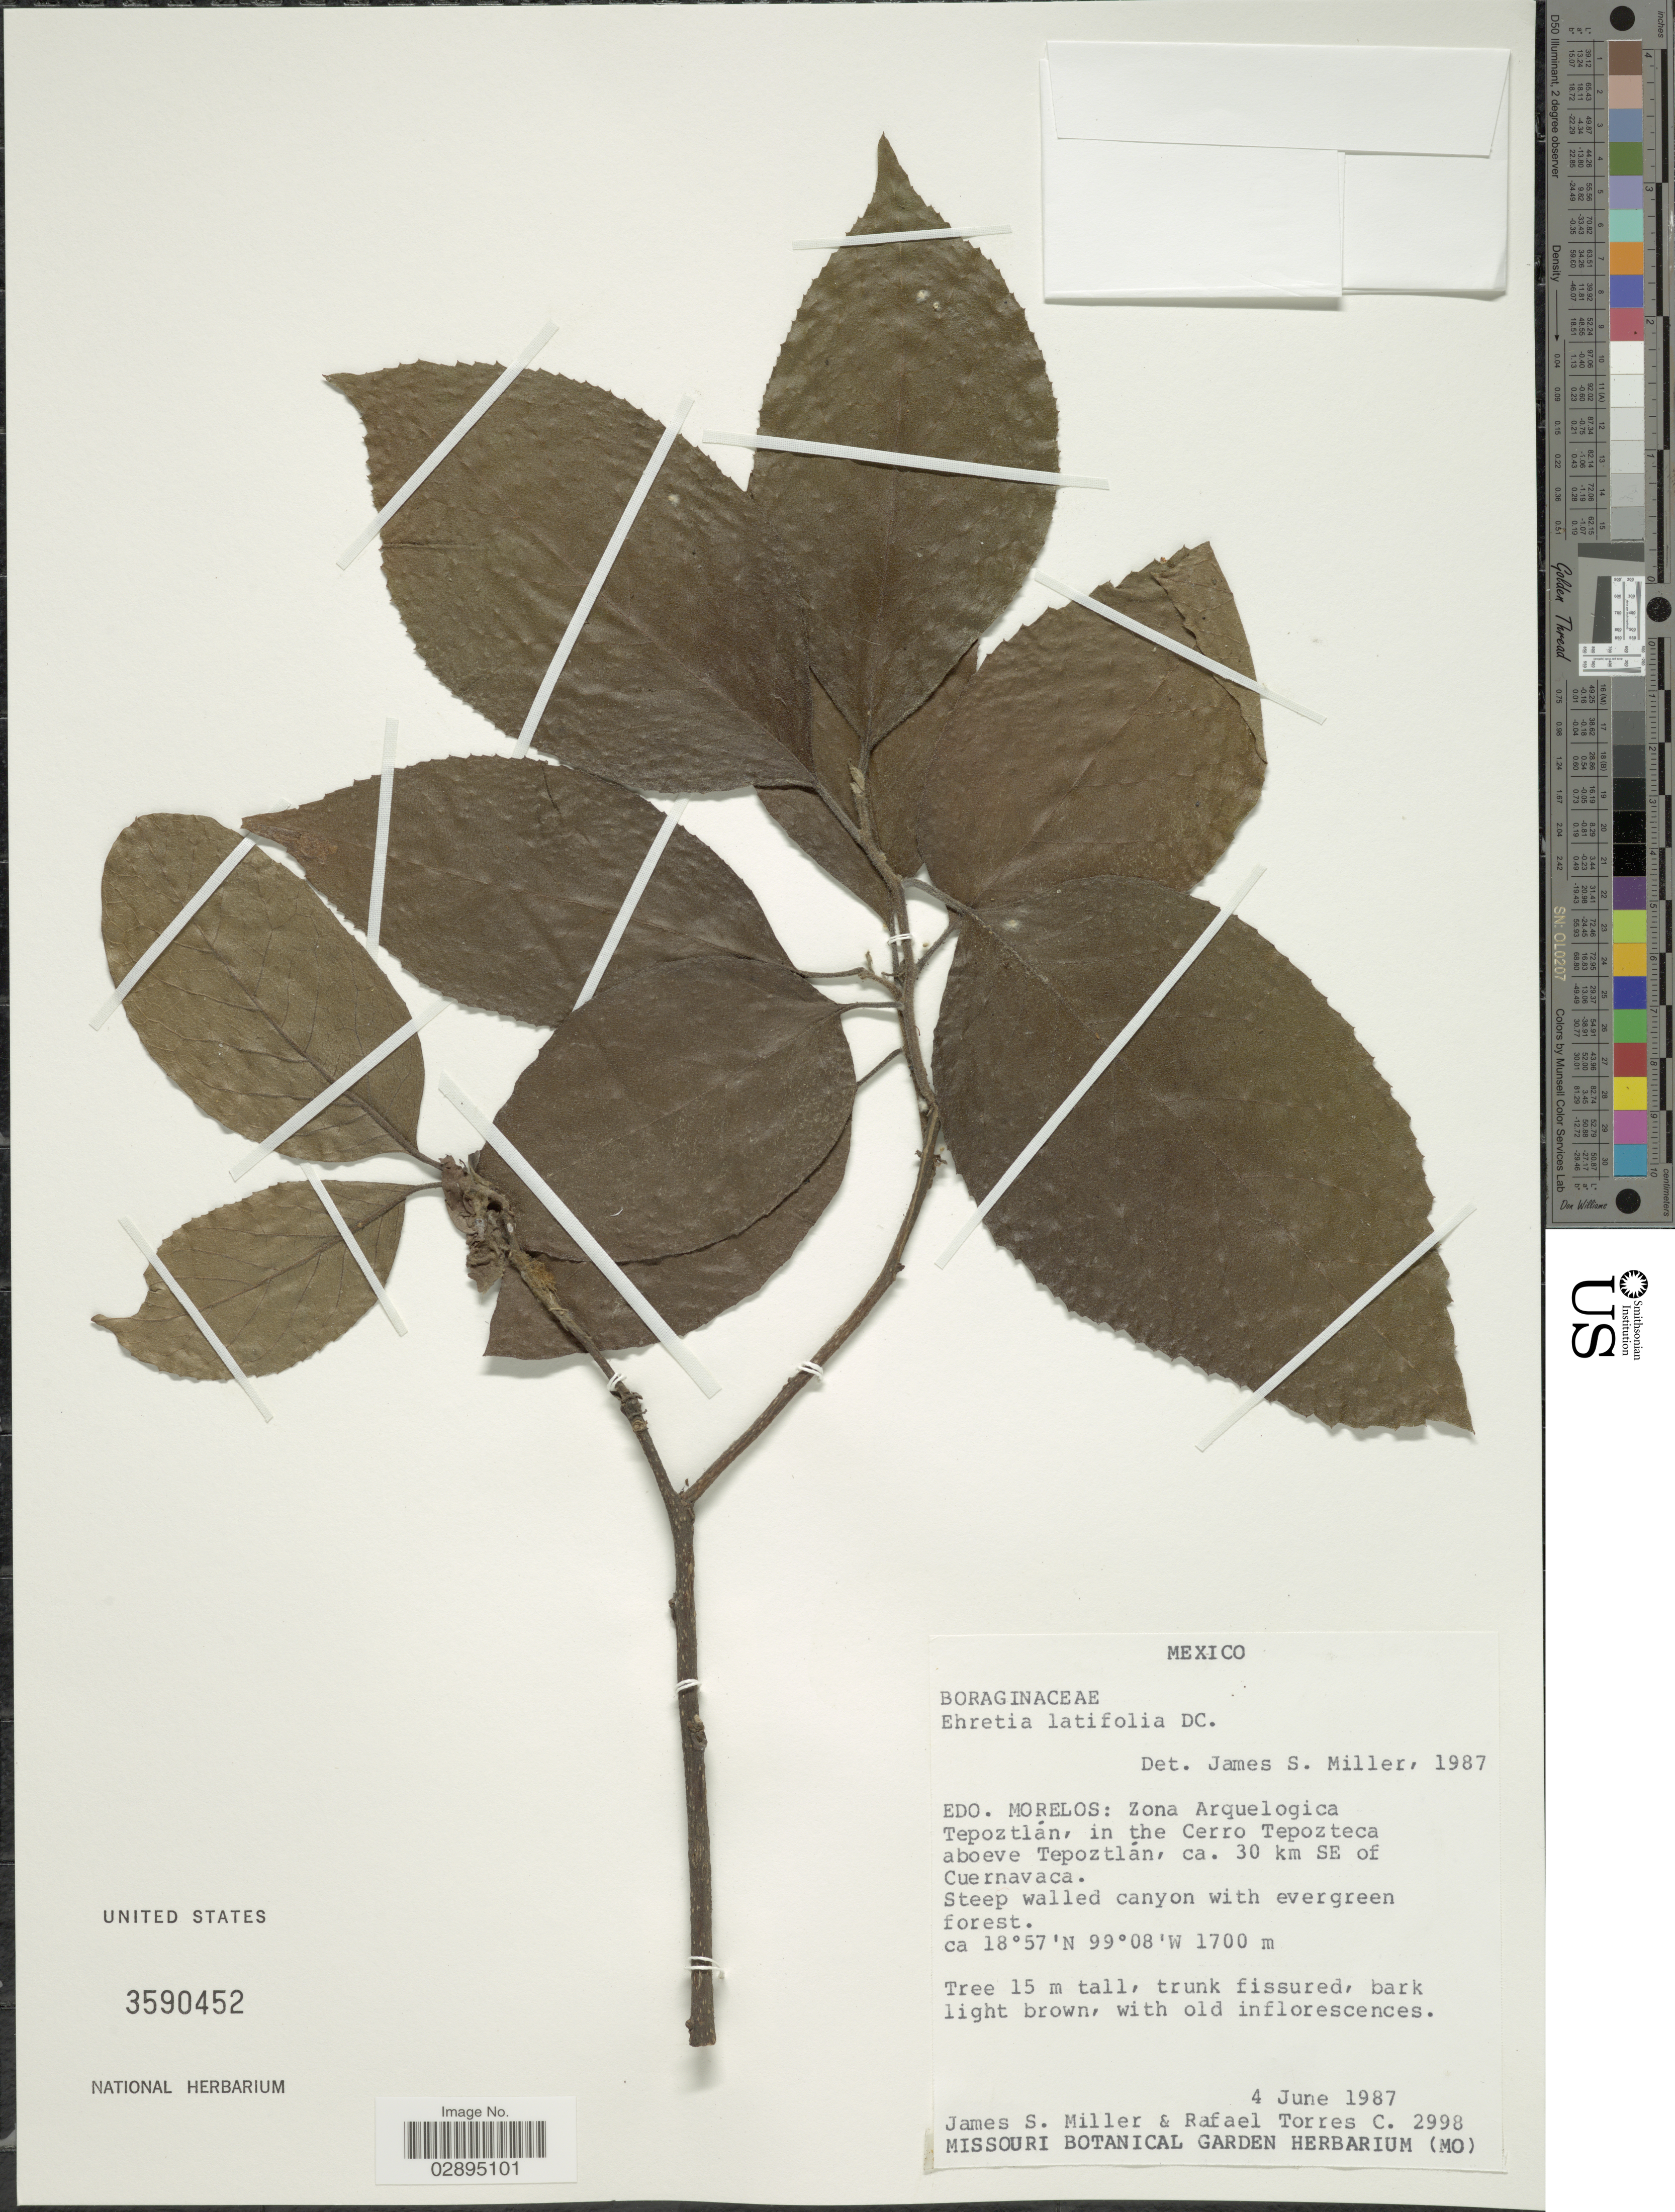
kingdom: Plantae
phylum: Tracheophyta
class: Magnoliopsida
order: Boraginales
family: Ehretiaceae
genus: Ehretia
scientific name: Ehretia latifolia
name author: DC.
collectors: J. S. Miller & R. Torres C.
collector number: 2998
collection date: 1987-06-04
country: Mexico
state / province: Morelos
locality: Edo. Morelos: Zona Arquelogica Tepoztlán, in the Cerro Tepozteca aboeve Tepoztlán, ca. 30 km SW of Cuernavaca.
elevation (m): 1700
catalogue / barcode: US 3590452